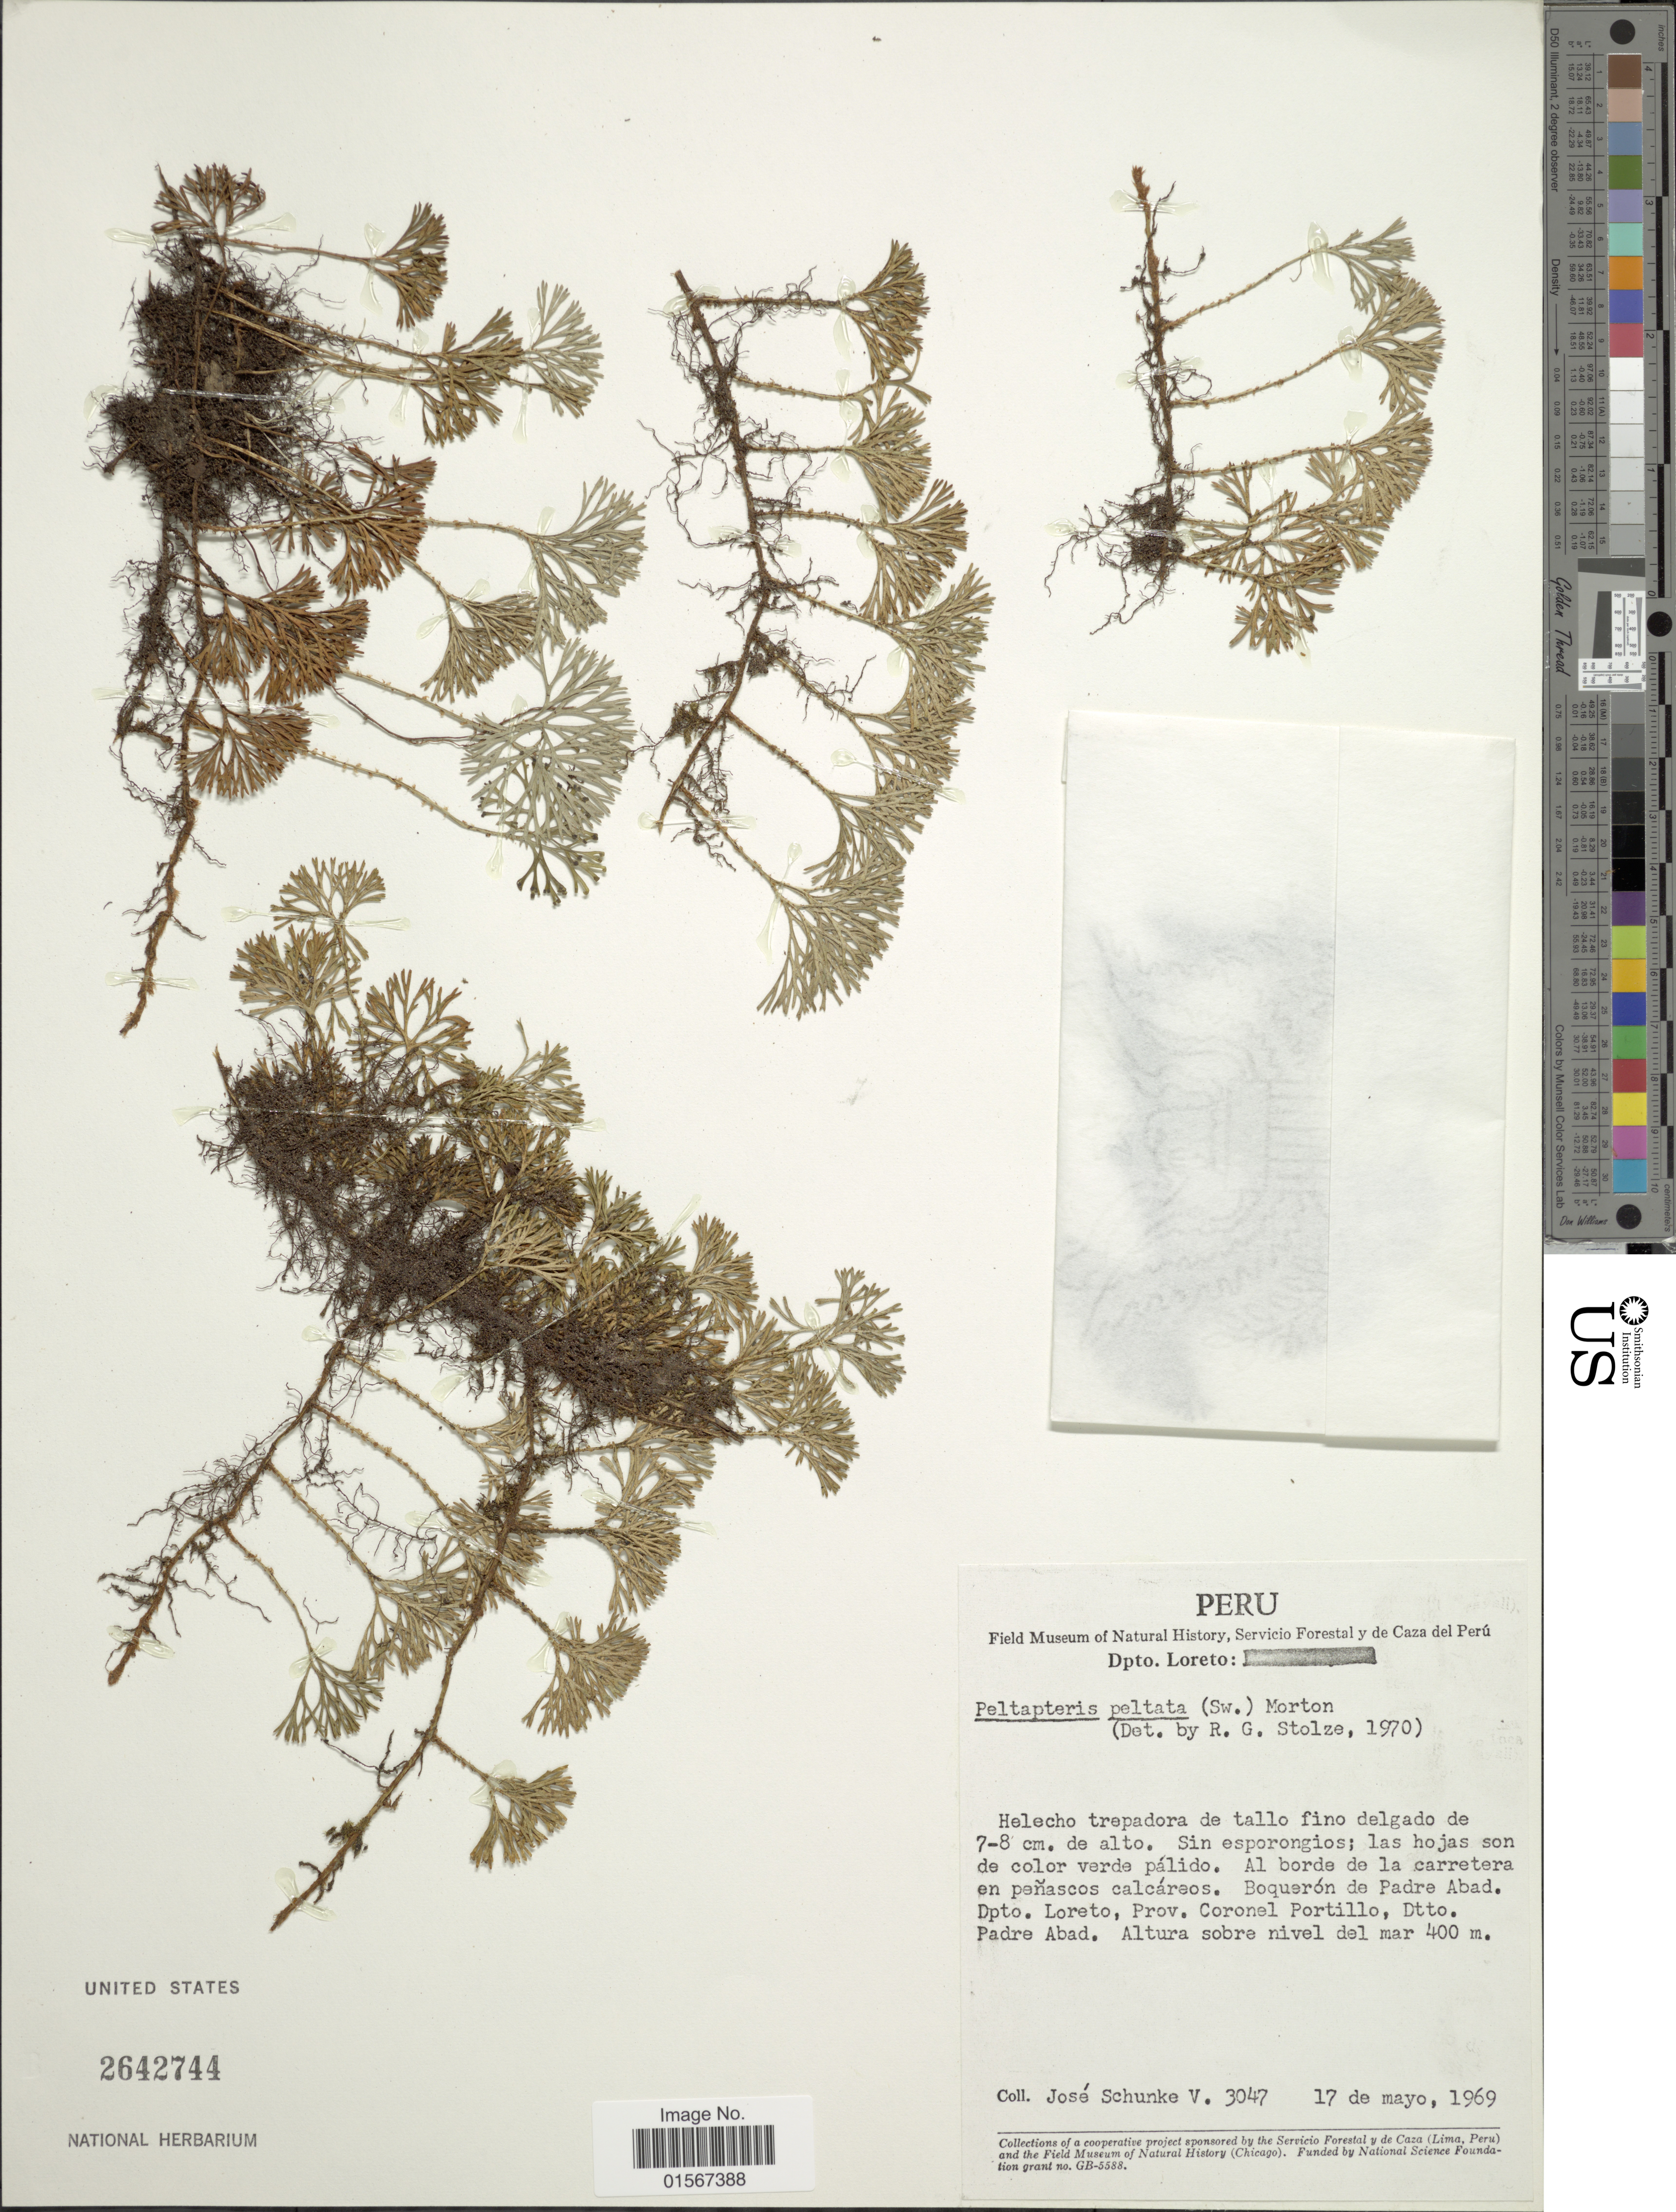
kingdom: Plantae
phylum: Tracheophyta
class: Polypodiopsida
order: Polypodiales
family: Dryopteridaceae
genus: Elaphoglossum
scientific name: Elaphoglossum peltatum f. peltatum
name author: (Sw.) Urb.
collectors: J. Schunke Vigo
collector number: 3047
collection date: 1969-05-17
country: Peru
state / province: Loreto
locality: Peru, Dpto, Loreto, Boquerón de Padre Abad,Prov. Coronel Portillo, Dtto Padre Abad.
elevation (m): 400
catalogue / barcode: US 2642744